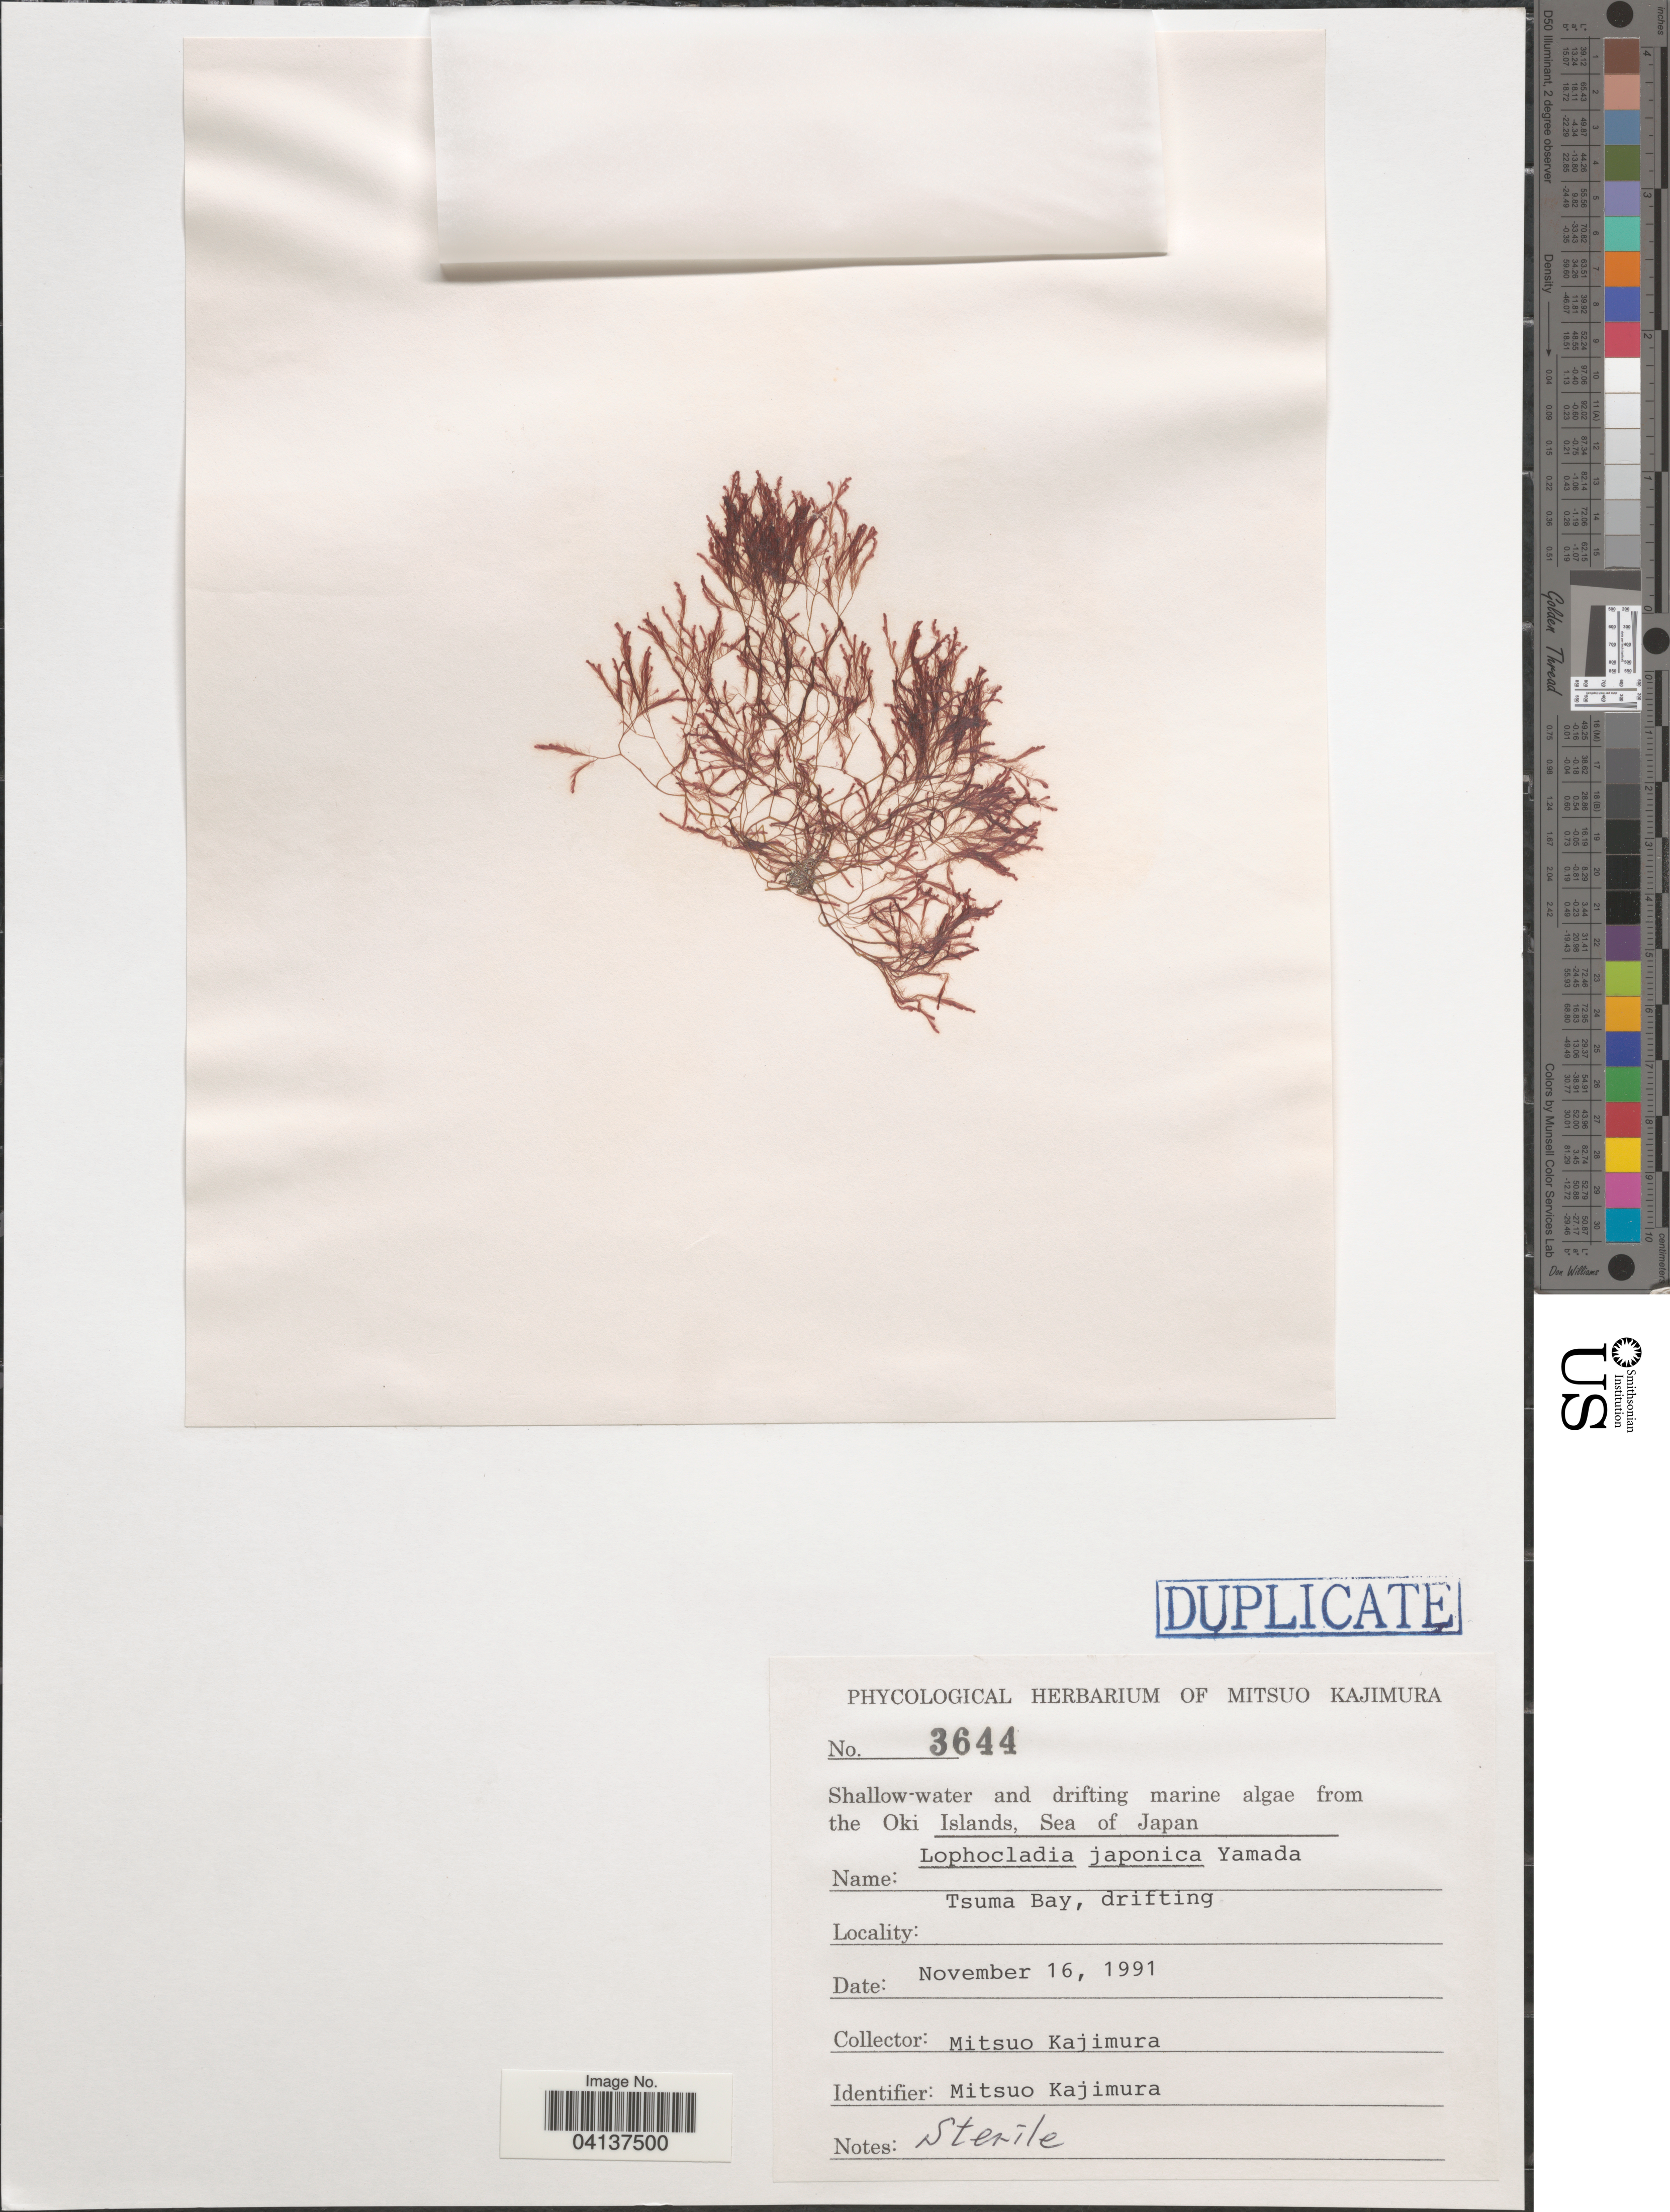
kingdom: Plantae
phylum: Rhodophyta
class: Florideophyceae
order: Ceramiales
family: Rhodomelaceae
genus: Lophocladia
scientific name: Lophocladia japonica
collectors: M. Kajimura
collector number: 3644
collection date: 1991-11-16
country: Japan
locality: The Oki Islands, Sea of Japan. Tsuma Bay, drifting.